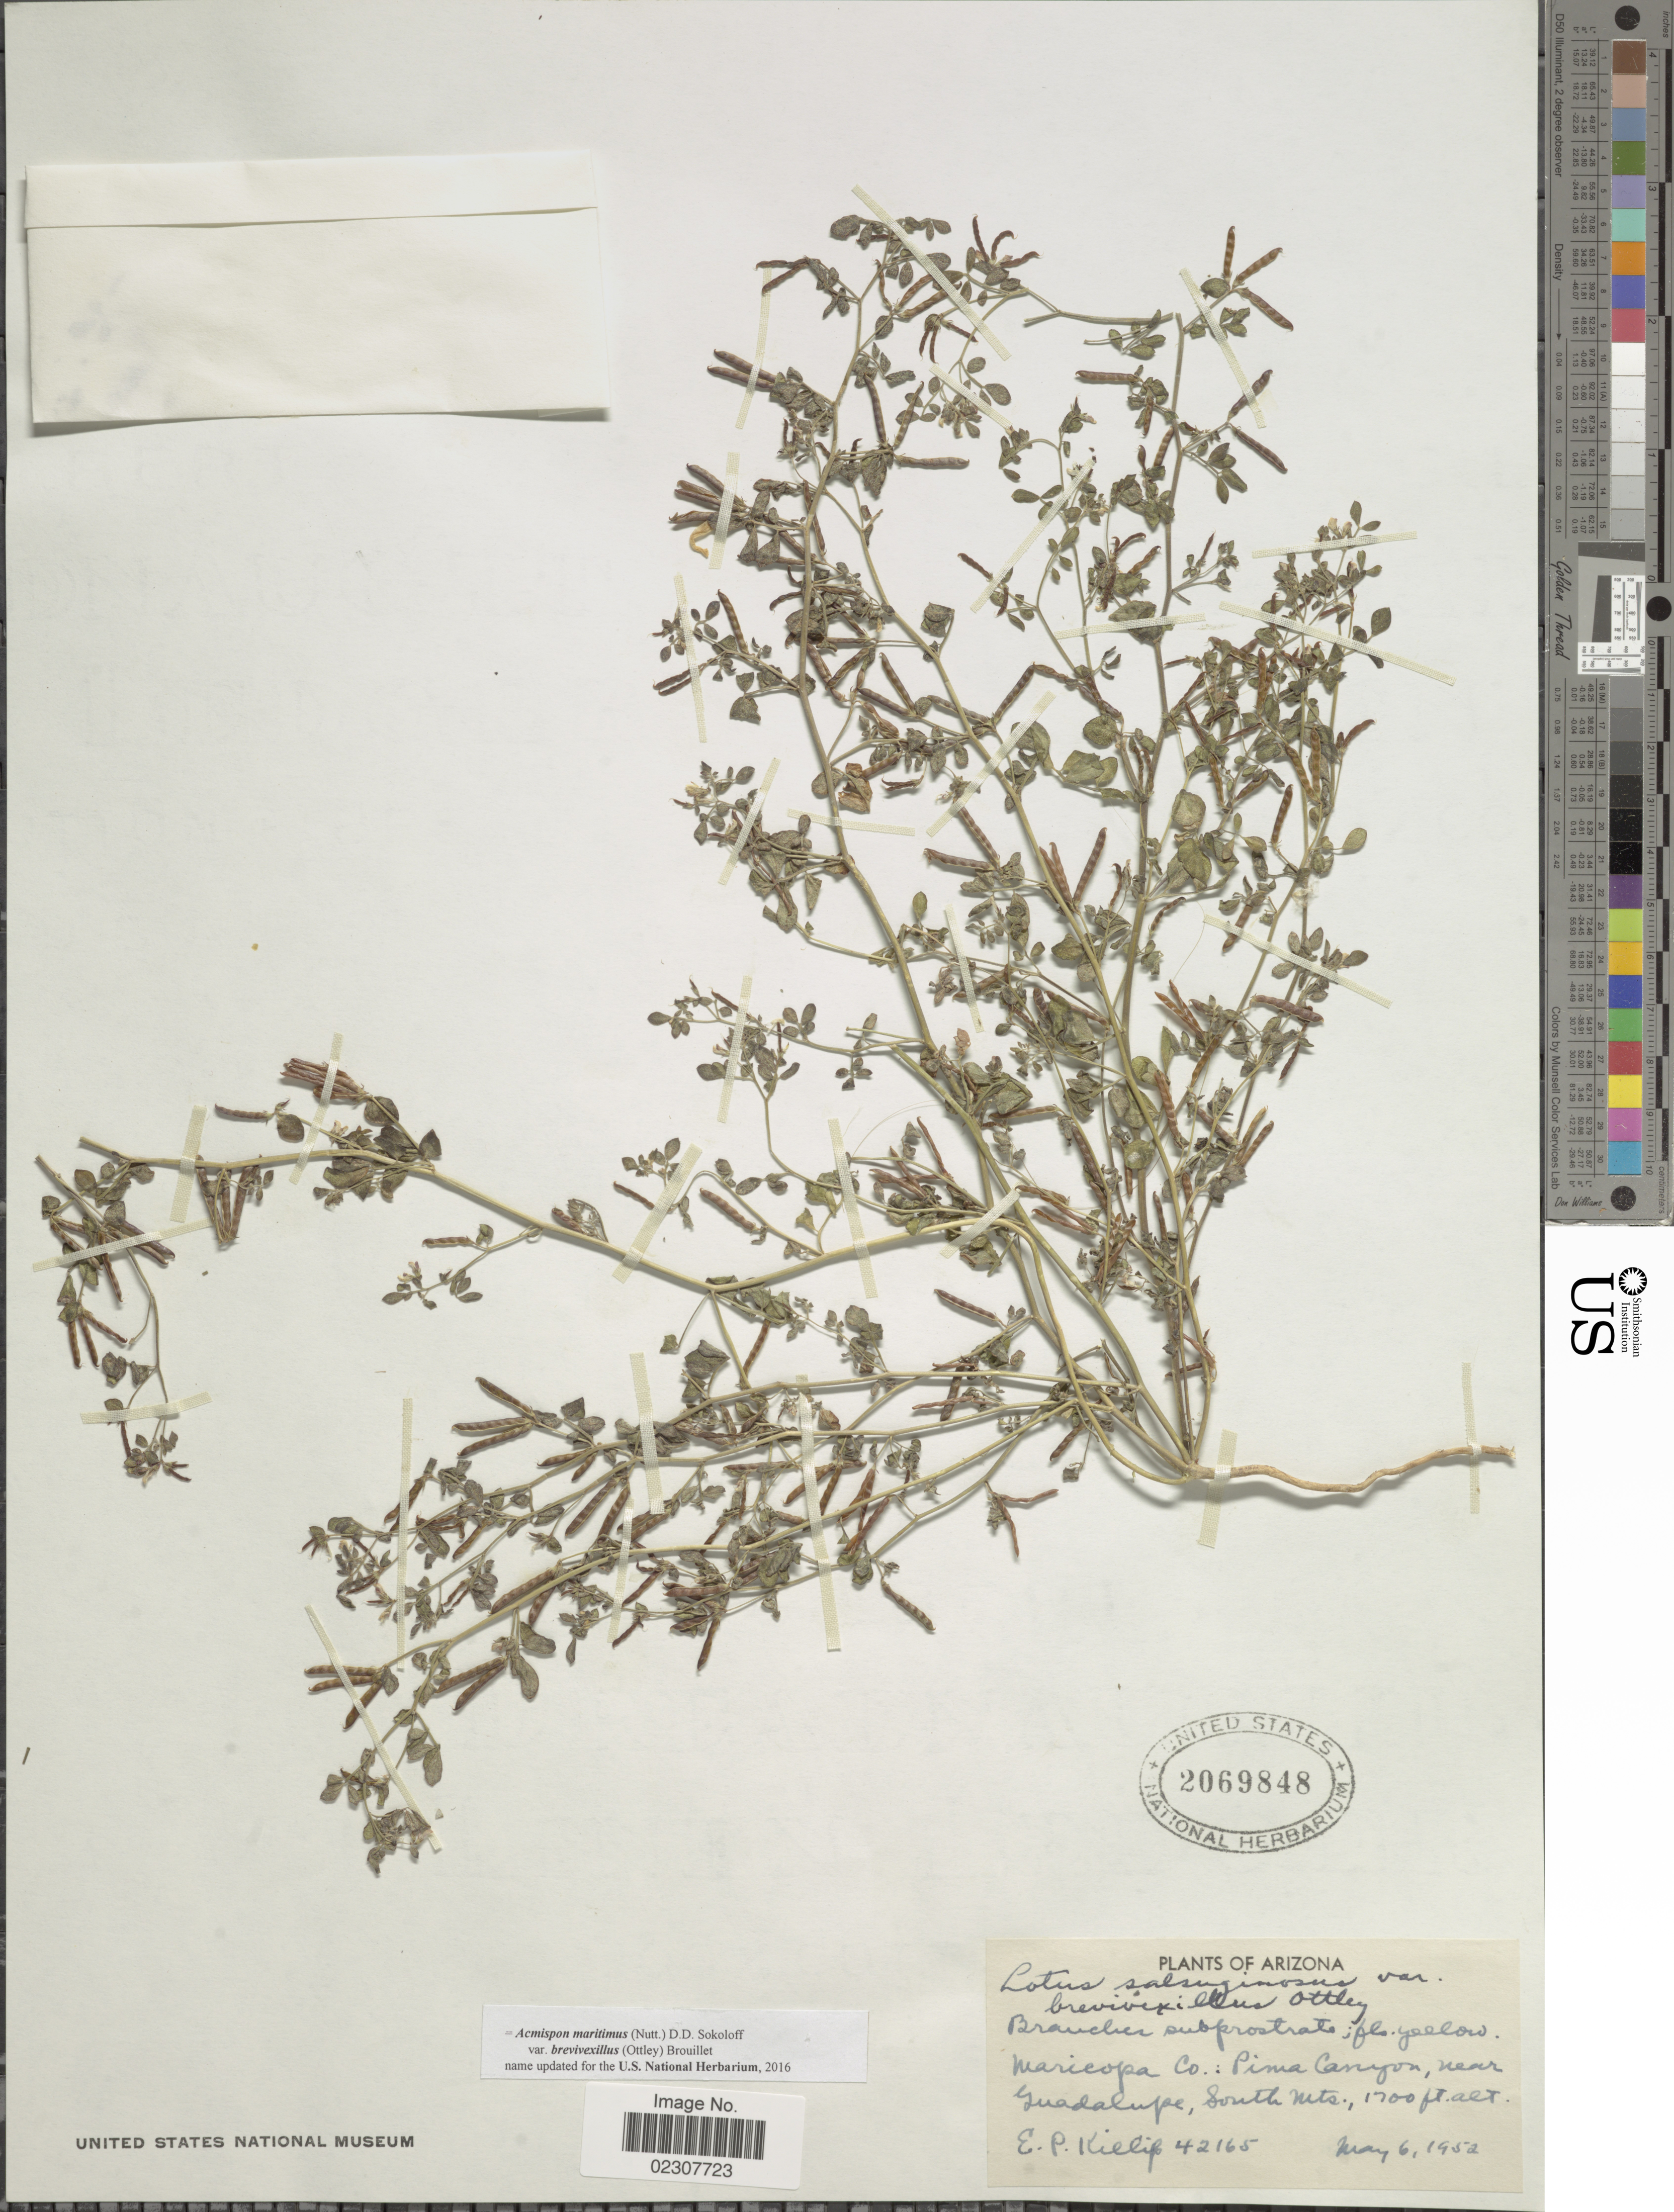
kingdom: Plantae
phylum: Tracheophyta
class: Magnoliopsida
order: Fabales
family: Fabaceae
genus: Acmispon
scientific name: Acmispon maritimus var. brevivexillus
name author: (Ottley) Brouillet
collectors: E. P. Killip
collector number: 42165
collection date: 1952-05-06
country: United States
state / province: Arizona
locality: Maricopa Co.: Pima Canyon, near Guadalupe, South Mts.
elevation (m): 518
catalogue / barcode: US 2069848